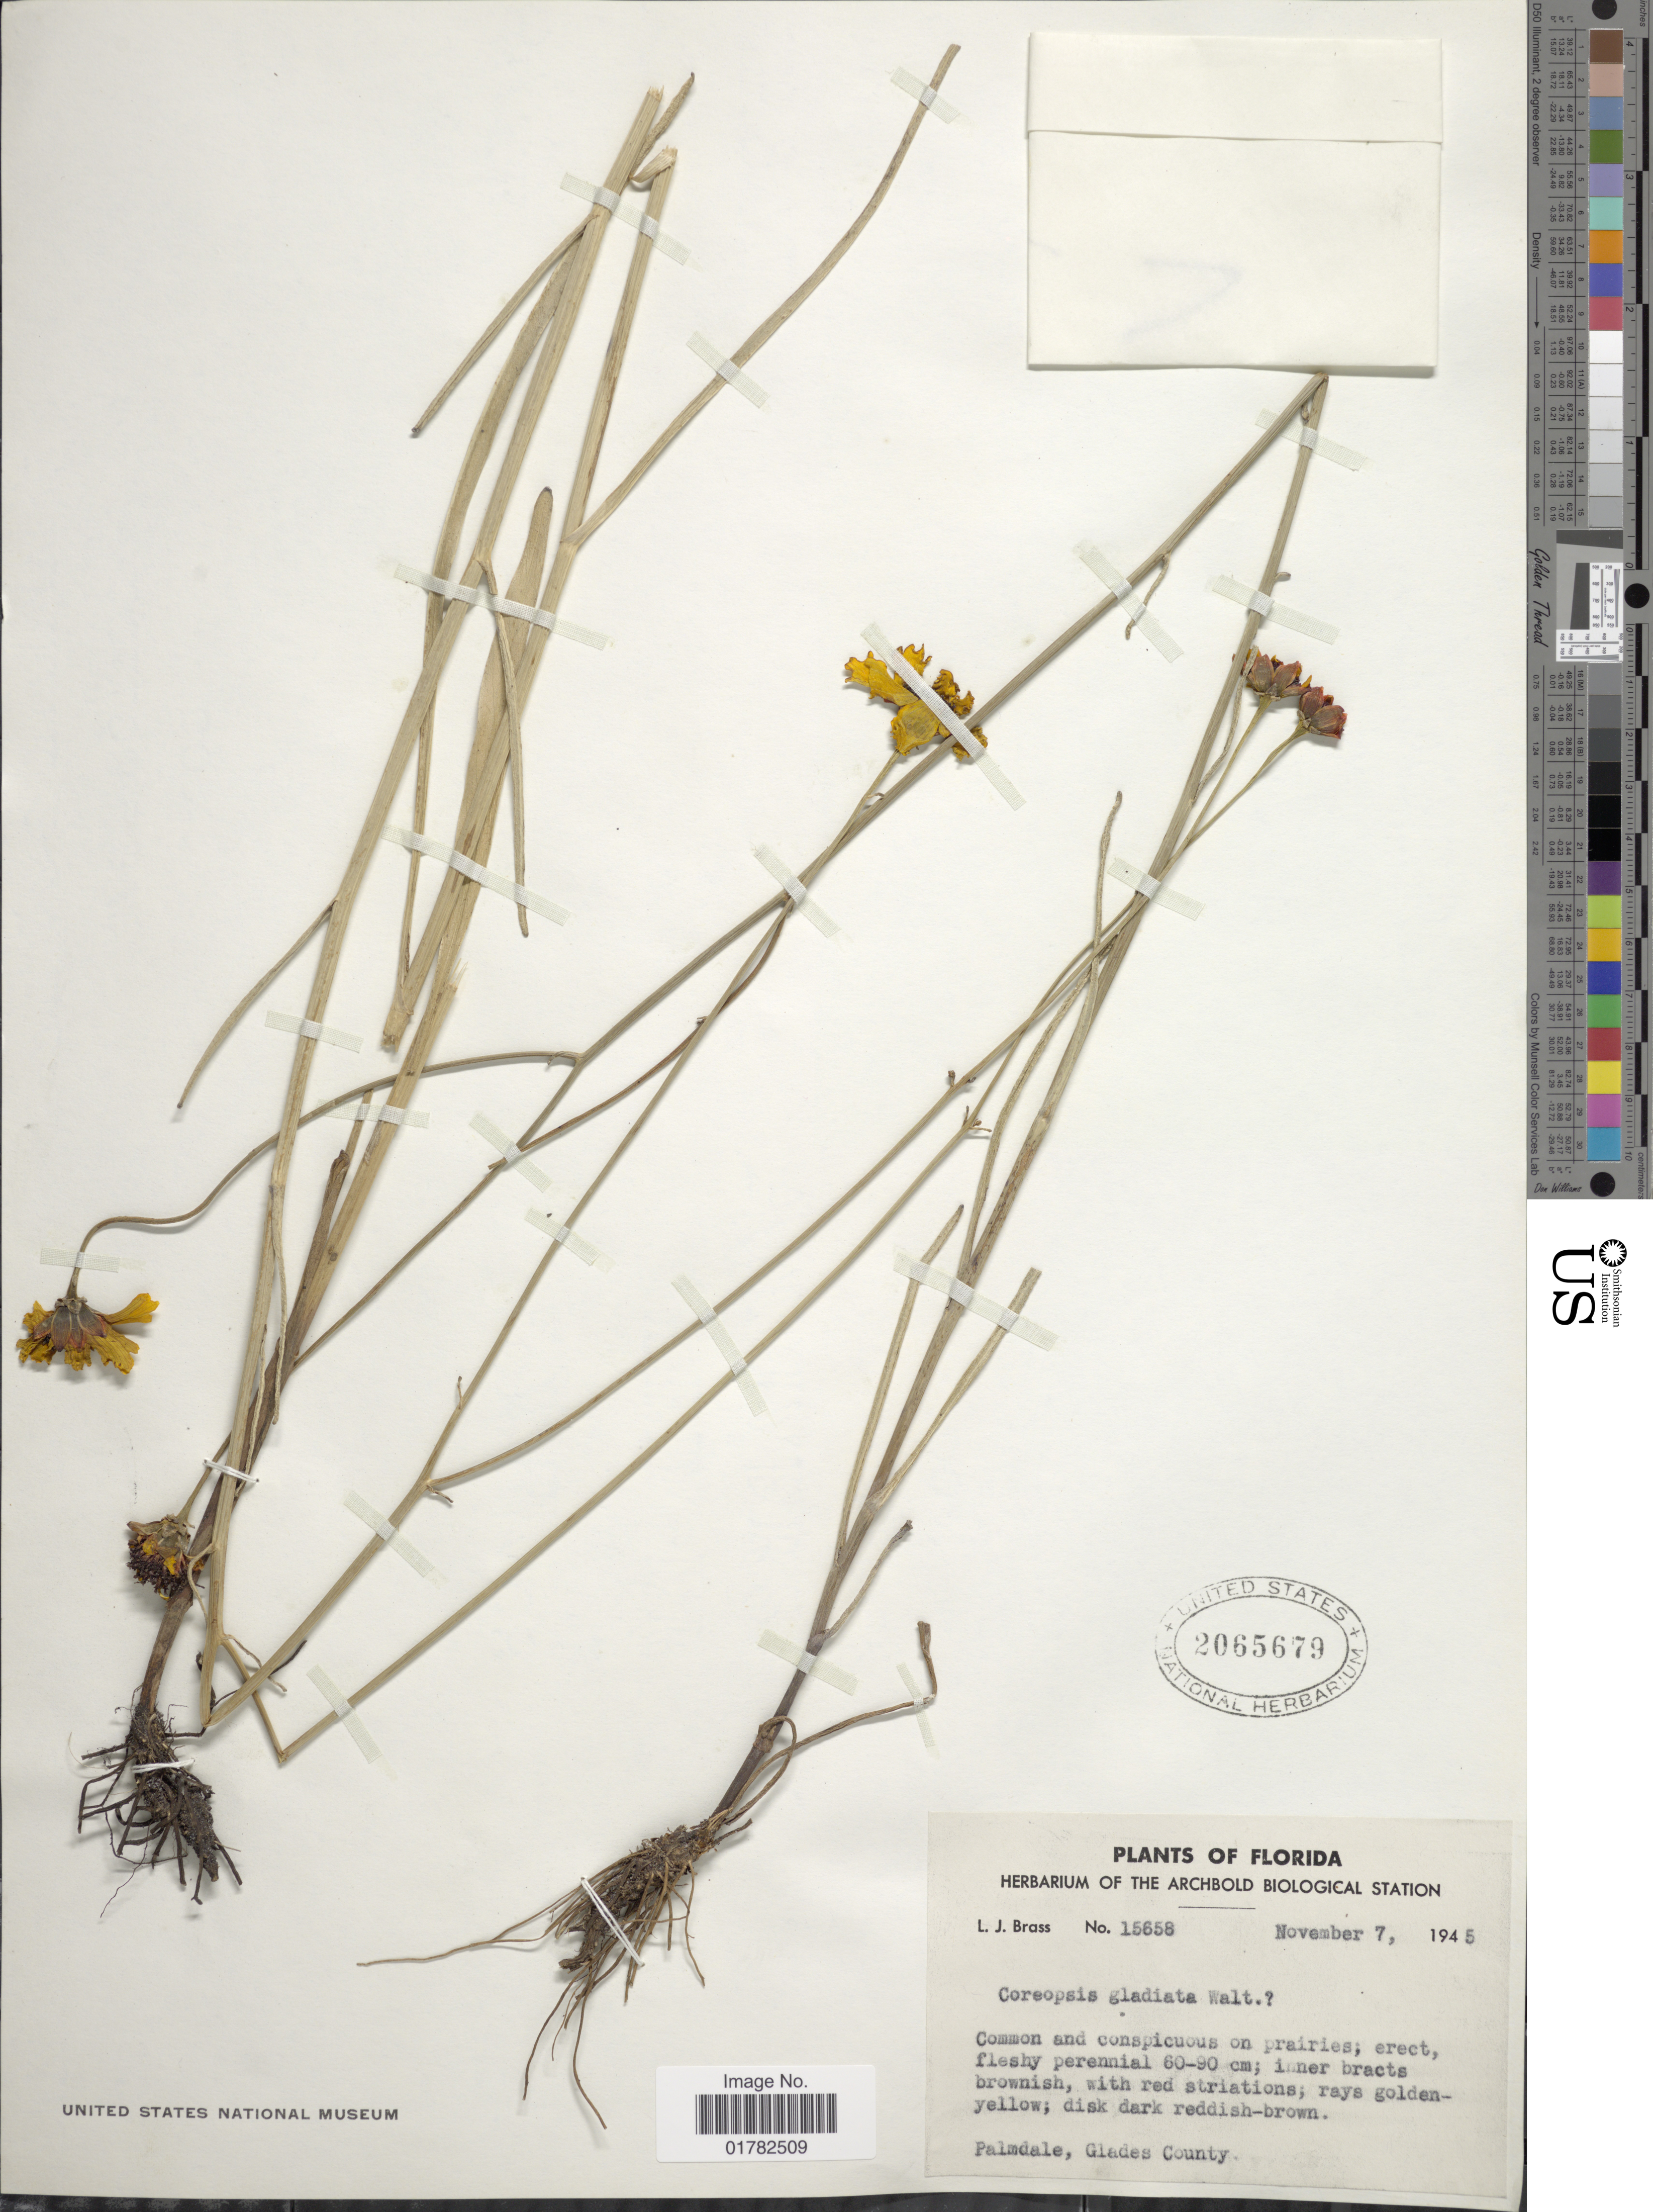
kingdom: Plantae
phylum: Tracheophyta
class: Magnoliopsida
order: Asterales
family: Asteraceae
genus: Coreopsis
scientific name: Coreopsis gladiata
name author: Walter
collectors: L. J. Brass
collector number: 15658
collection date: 1945-11-07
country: United States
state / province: Florida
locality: Palmdale, Glades County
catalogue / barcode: US 2065679